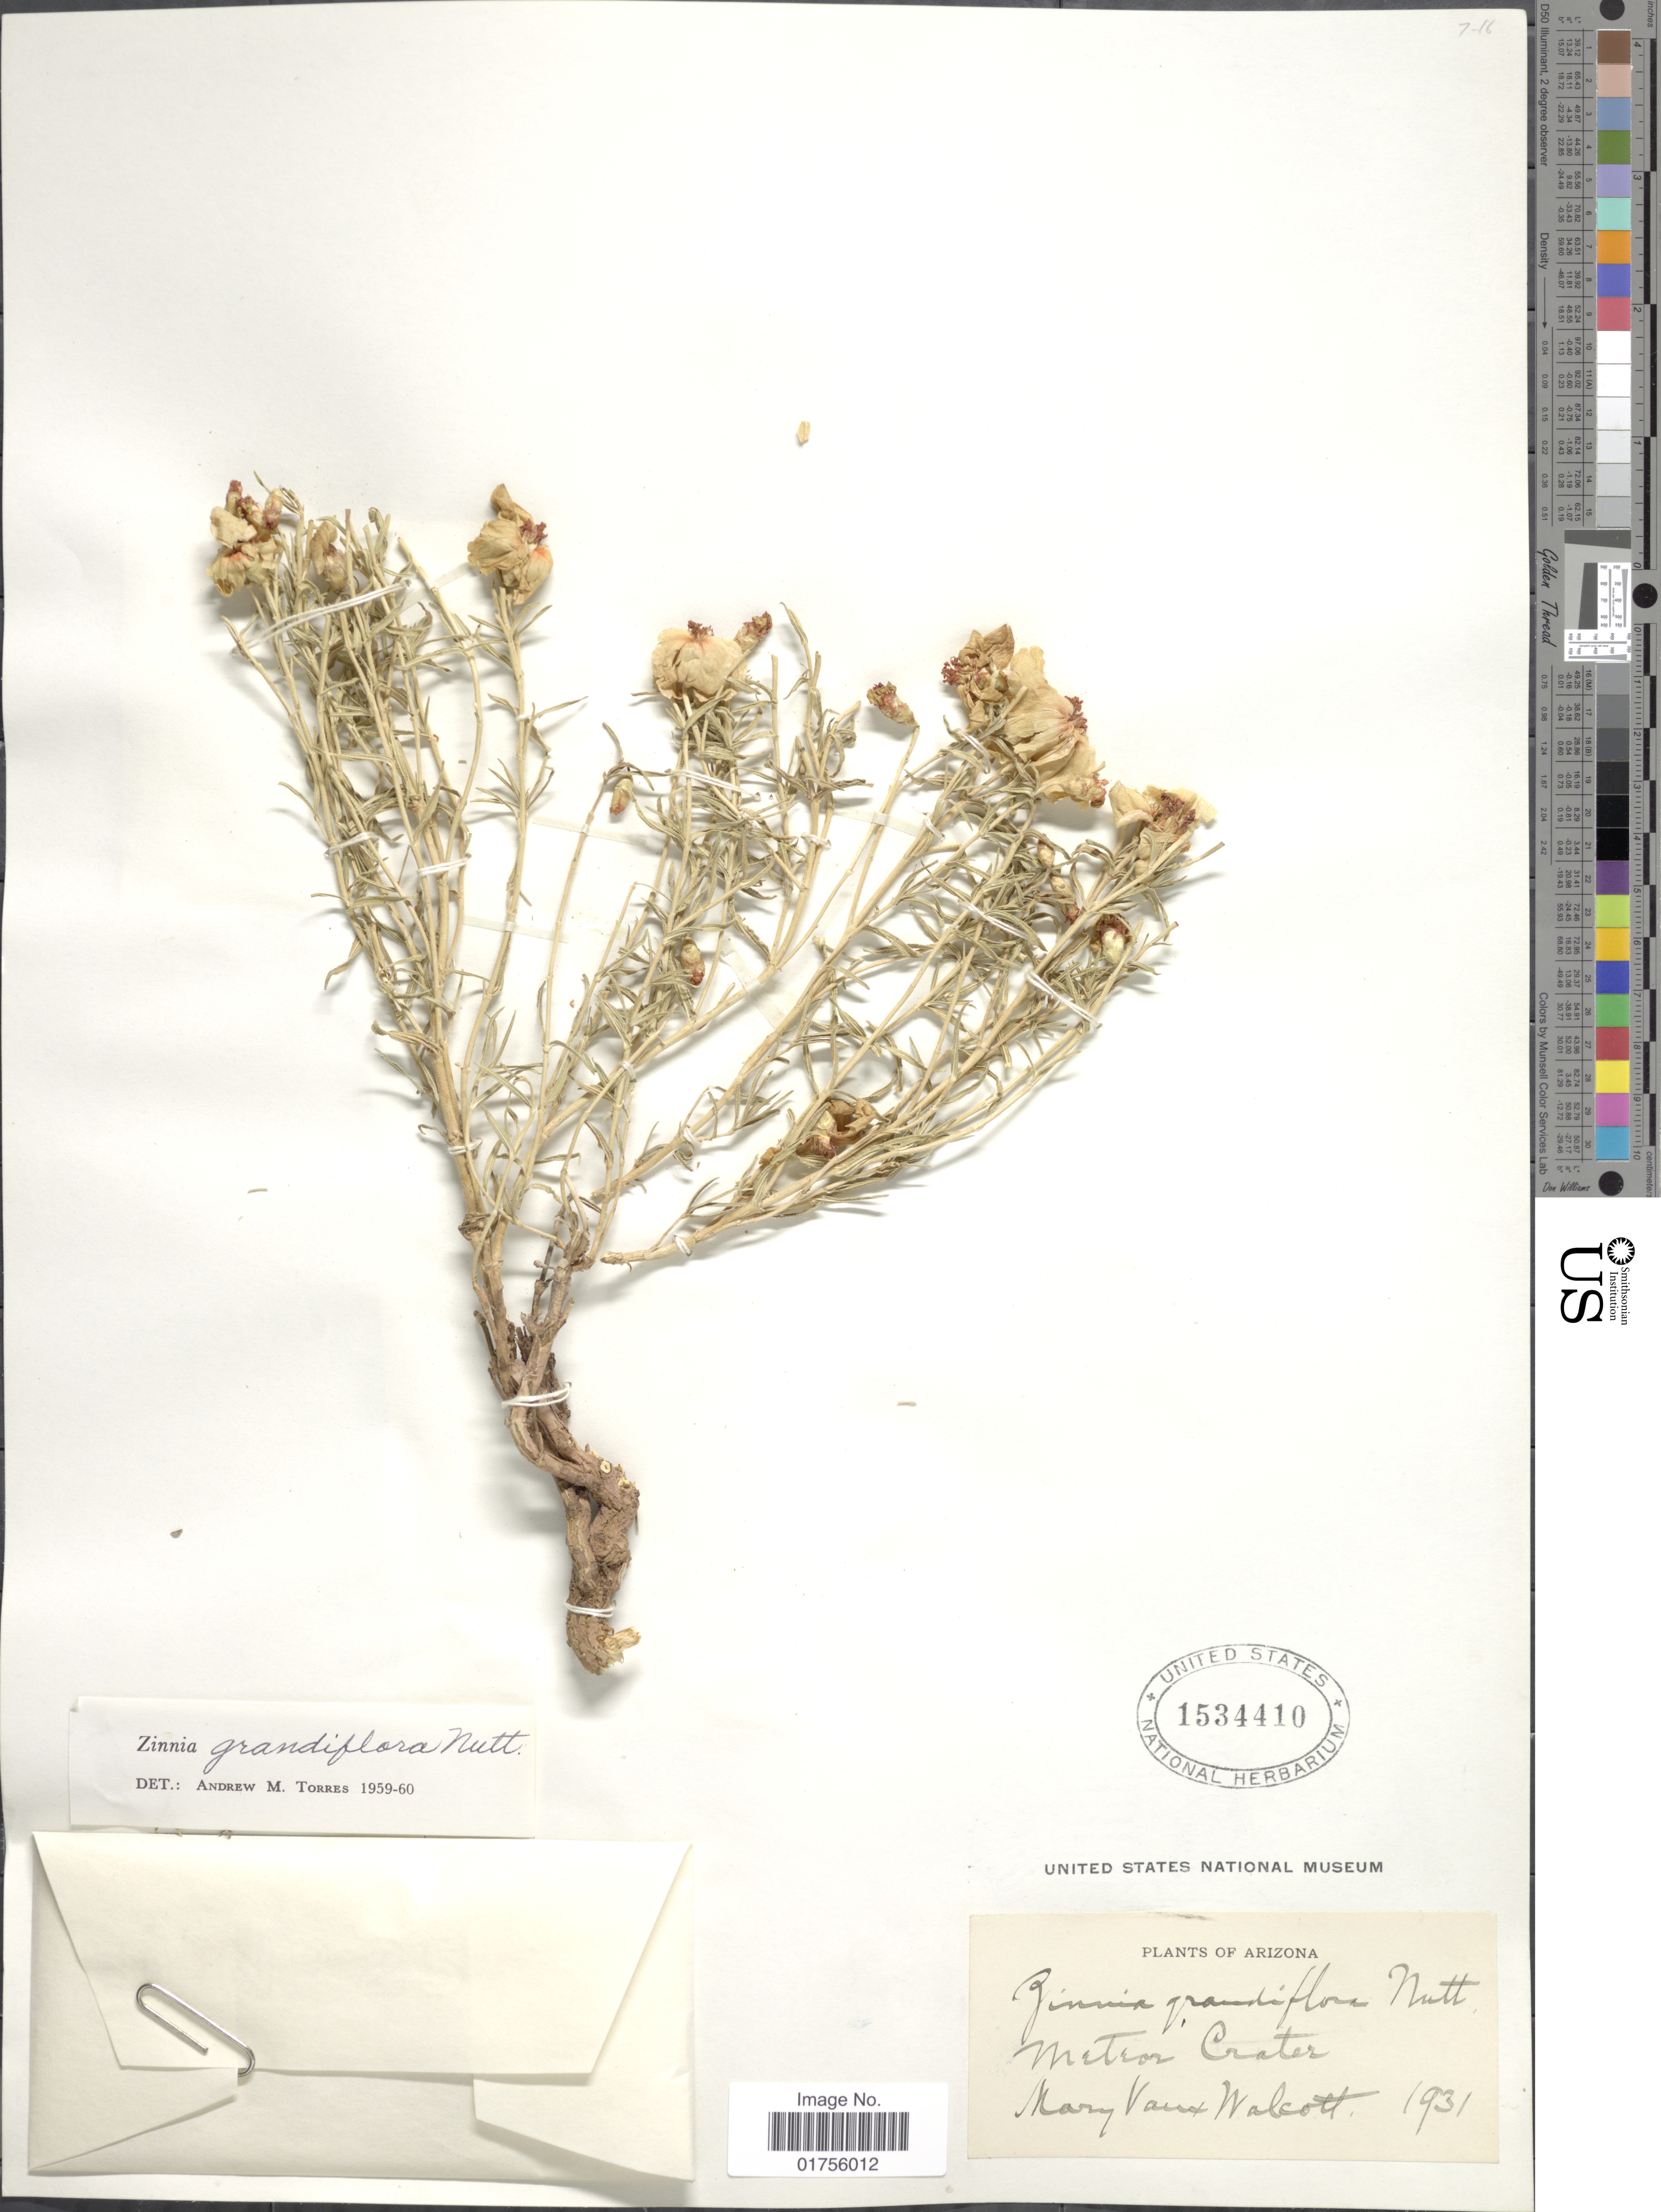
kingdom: Plantae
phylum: Tracheophyta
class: Magnoliopsida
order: Asterales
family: Asteraceae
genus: Zinnia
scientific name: Zinnia grandiflora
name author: Nutt.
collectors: M. Walcott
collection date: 1931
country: United States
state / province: Arizona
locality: Meteor Crater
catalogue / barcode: US 1534410